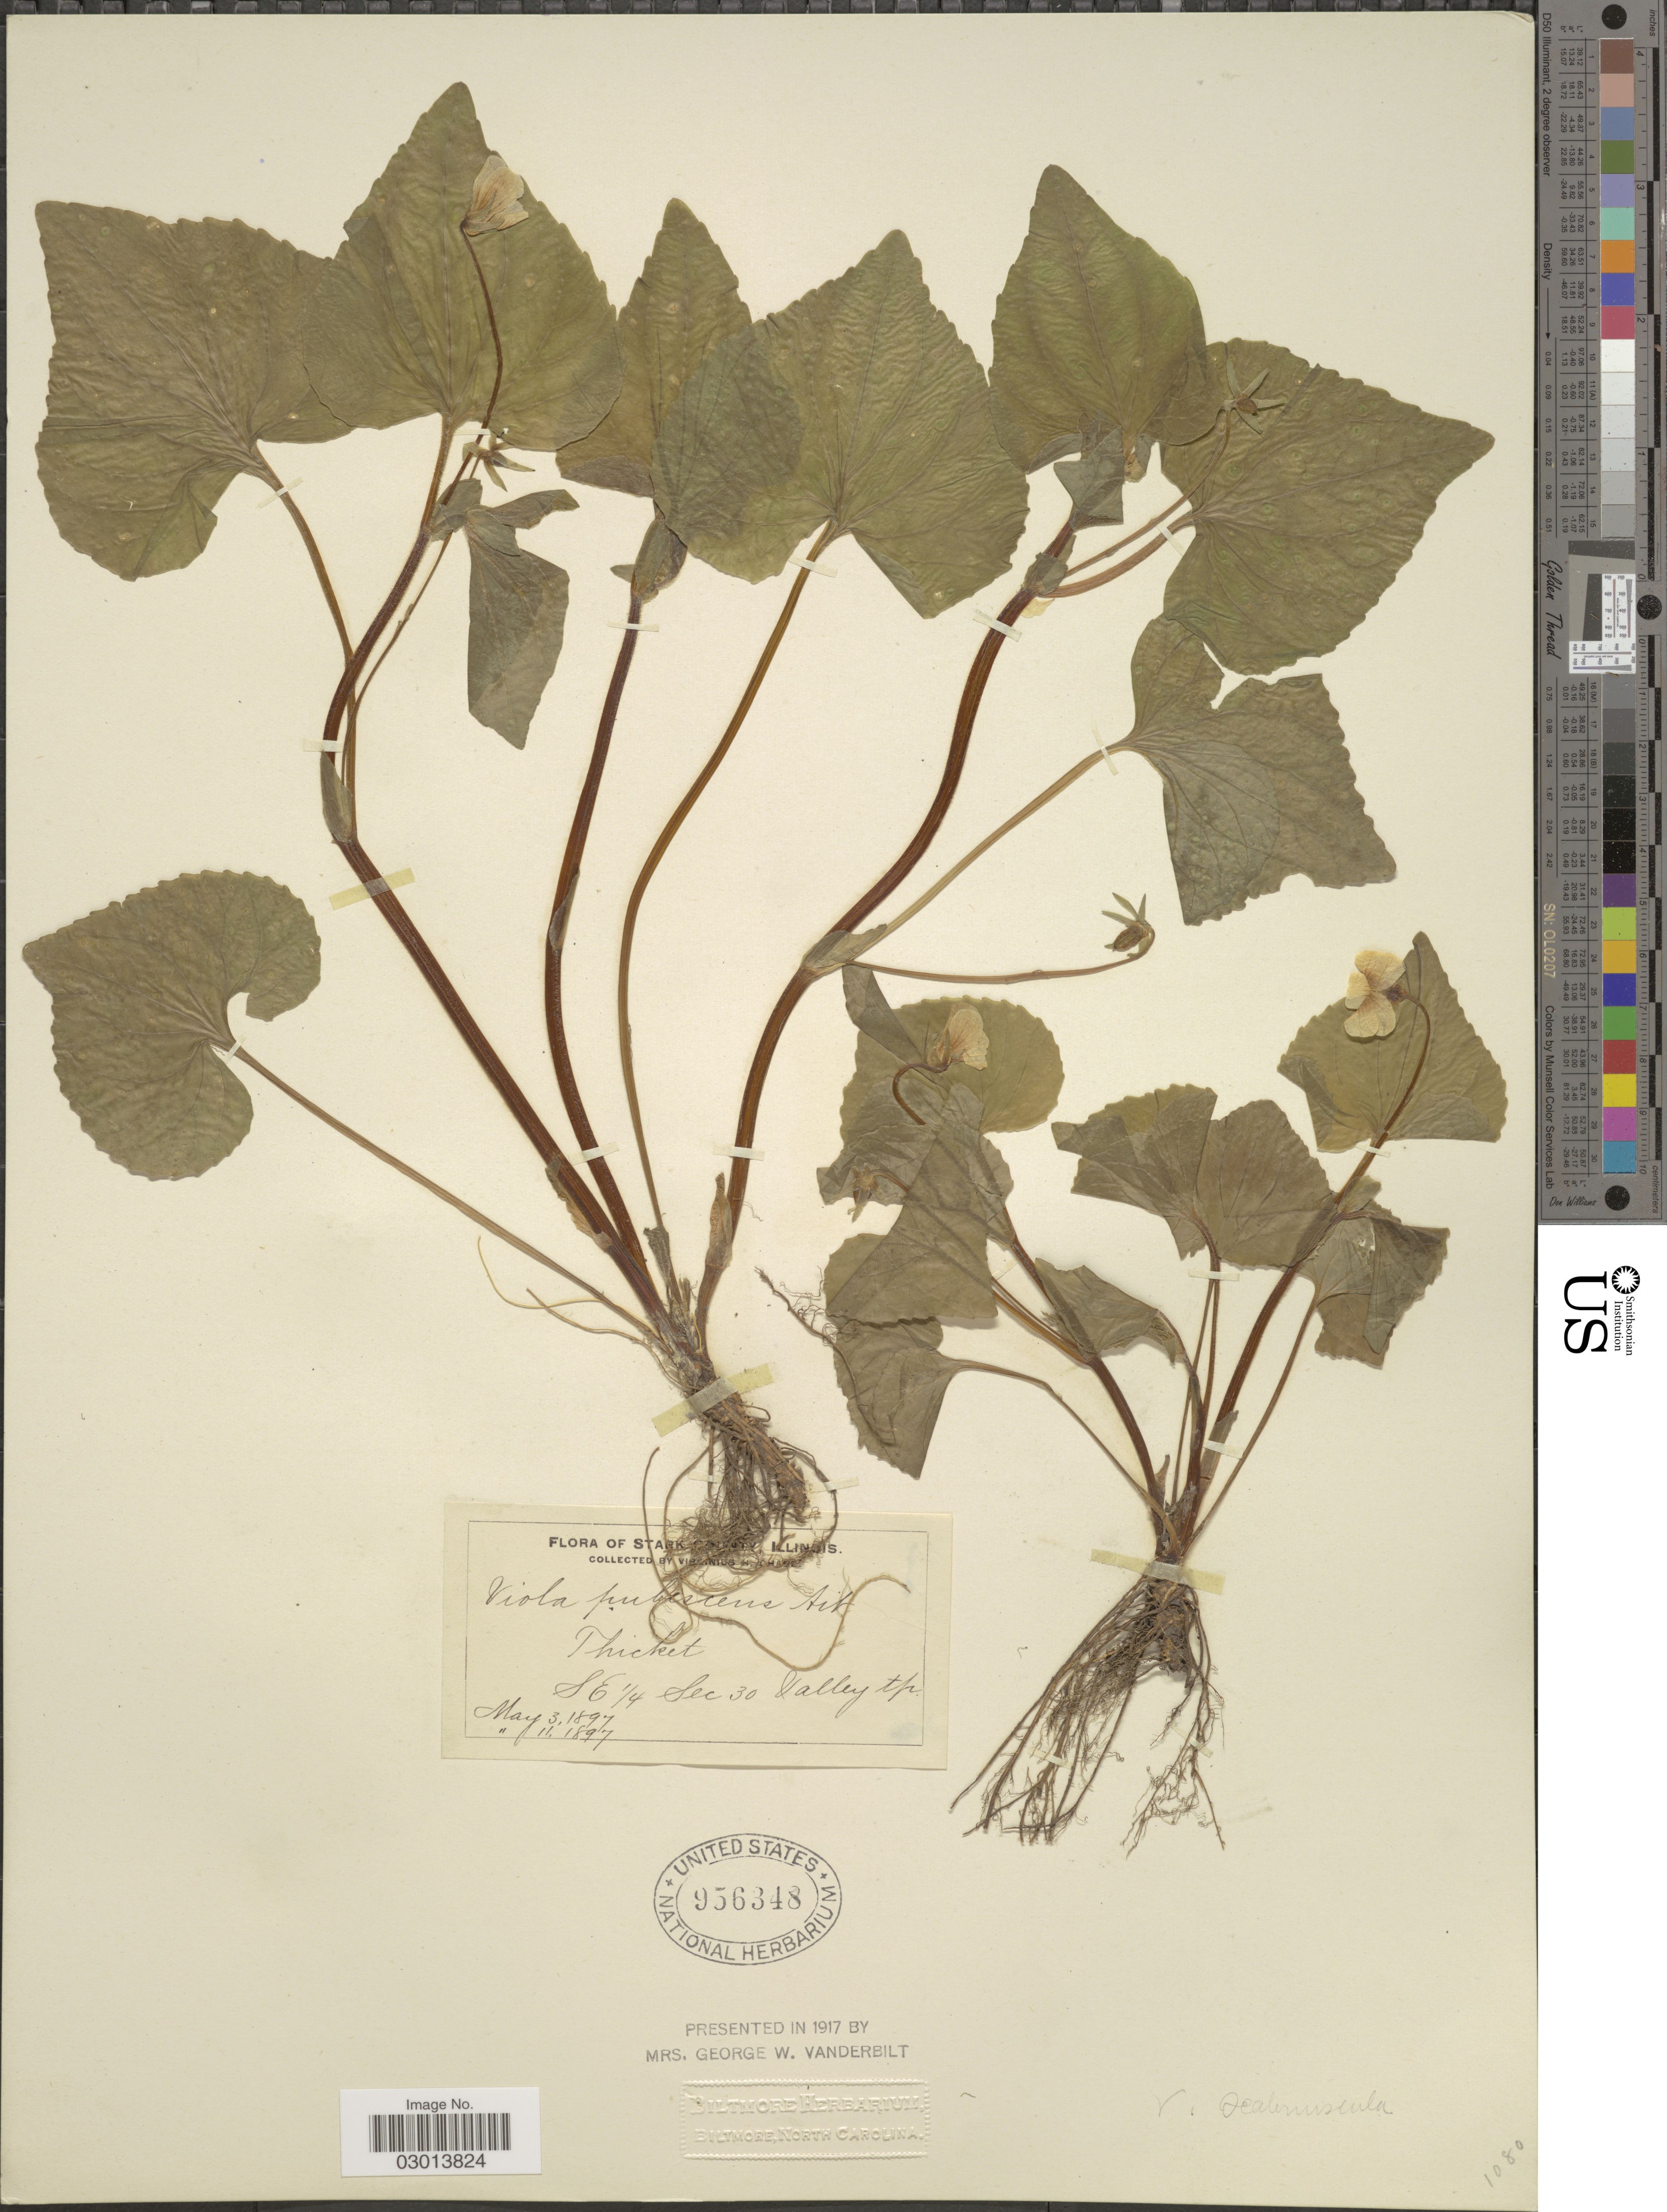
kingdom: Plantae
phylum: Tracheophyta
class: Magnoliopsida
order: Malpighiales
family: Violaceae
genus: Viola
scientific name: Viola pubescens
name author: Aiton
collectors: V. H. Chase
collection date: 1897-05-03/1897-05-11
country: United States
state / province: Illinois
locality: Stark County, SE¼ Sec 30, Valley tp.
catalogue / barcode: US 956348